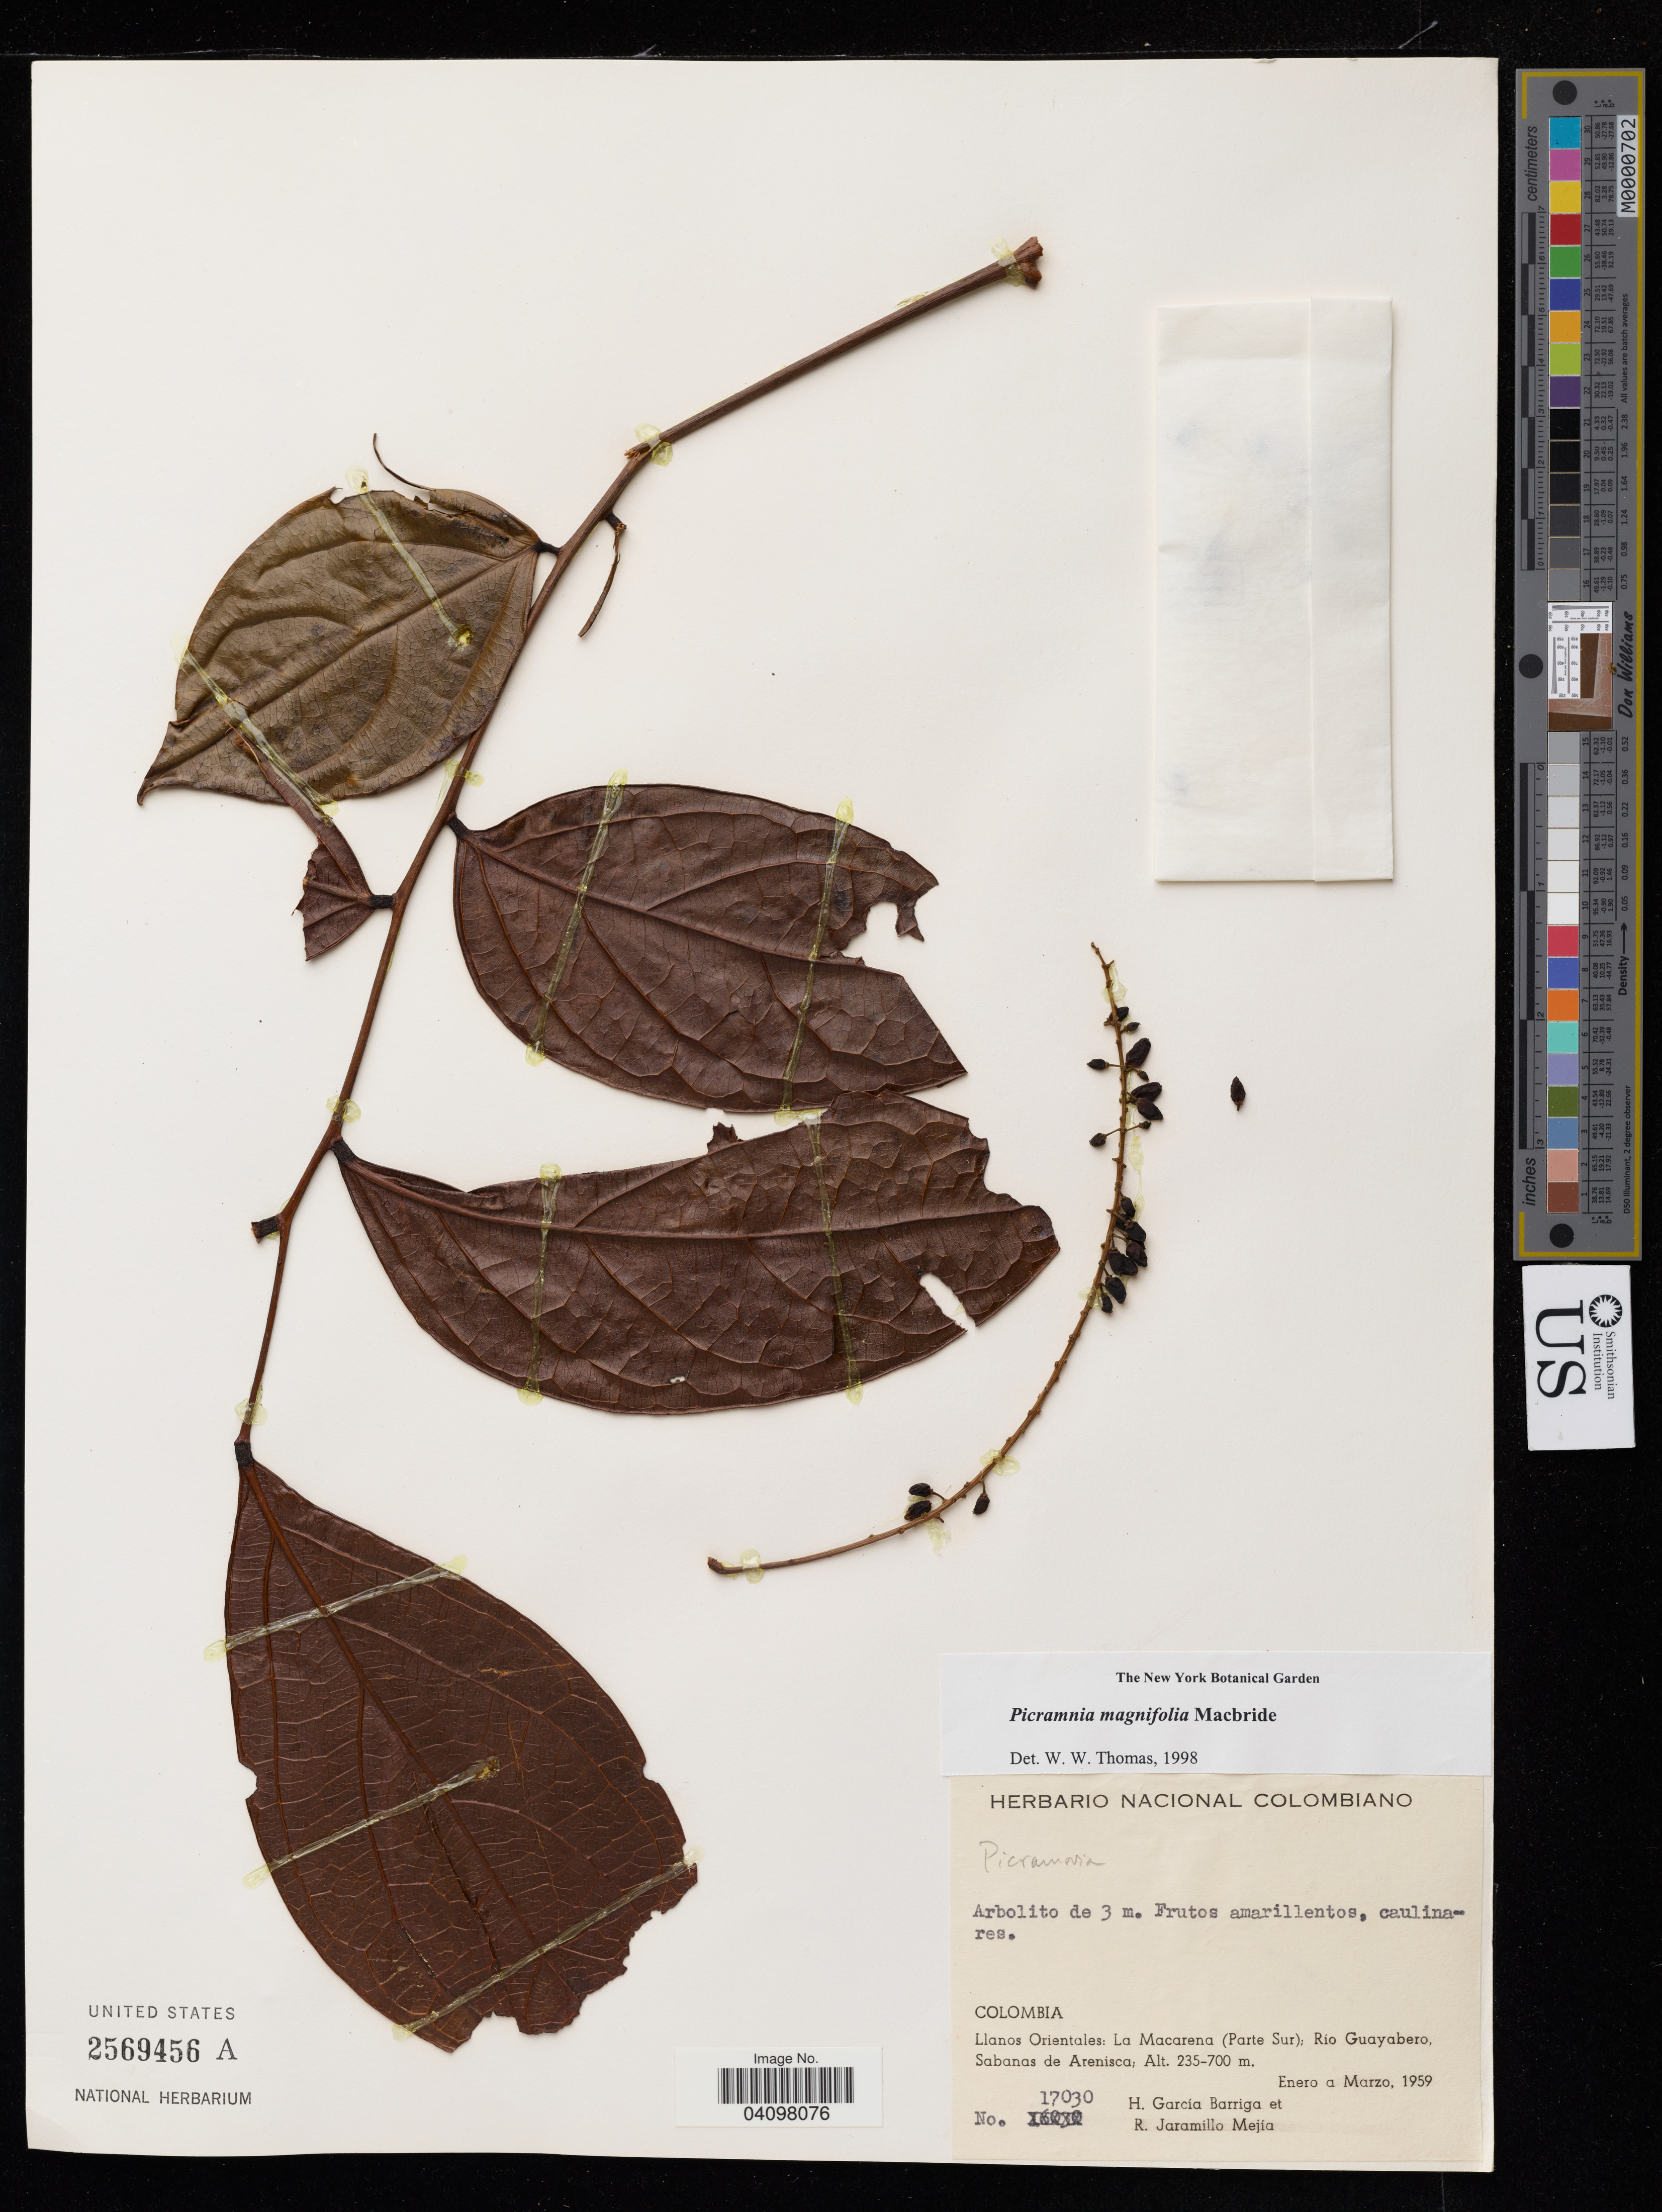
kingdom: Plantae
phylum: Tracheophyta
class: Magnoliopsida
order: Picramniales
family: Picramniaceae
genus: Picramnia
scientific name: Picramnia magnifolia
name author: J.F. Macbr.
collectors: H. Garcia-Barriga & J. Mejía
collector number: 17030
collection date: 1959-01/1959-03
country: Colombia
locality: Llanos Orientales: La Macarena (Parte Sur); Rio Guayabero, Sabanas de Arenisca.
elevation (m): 235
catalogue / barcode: US 2569456A